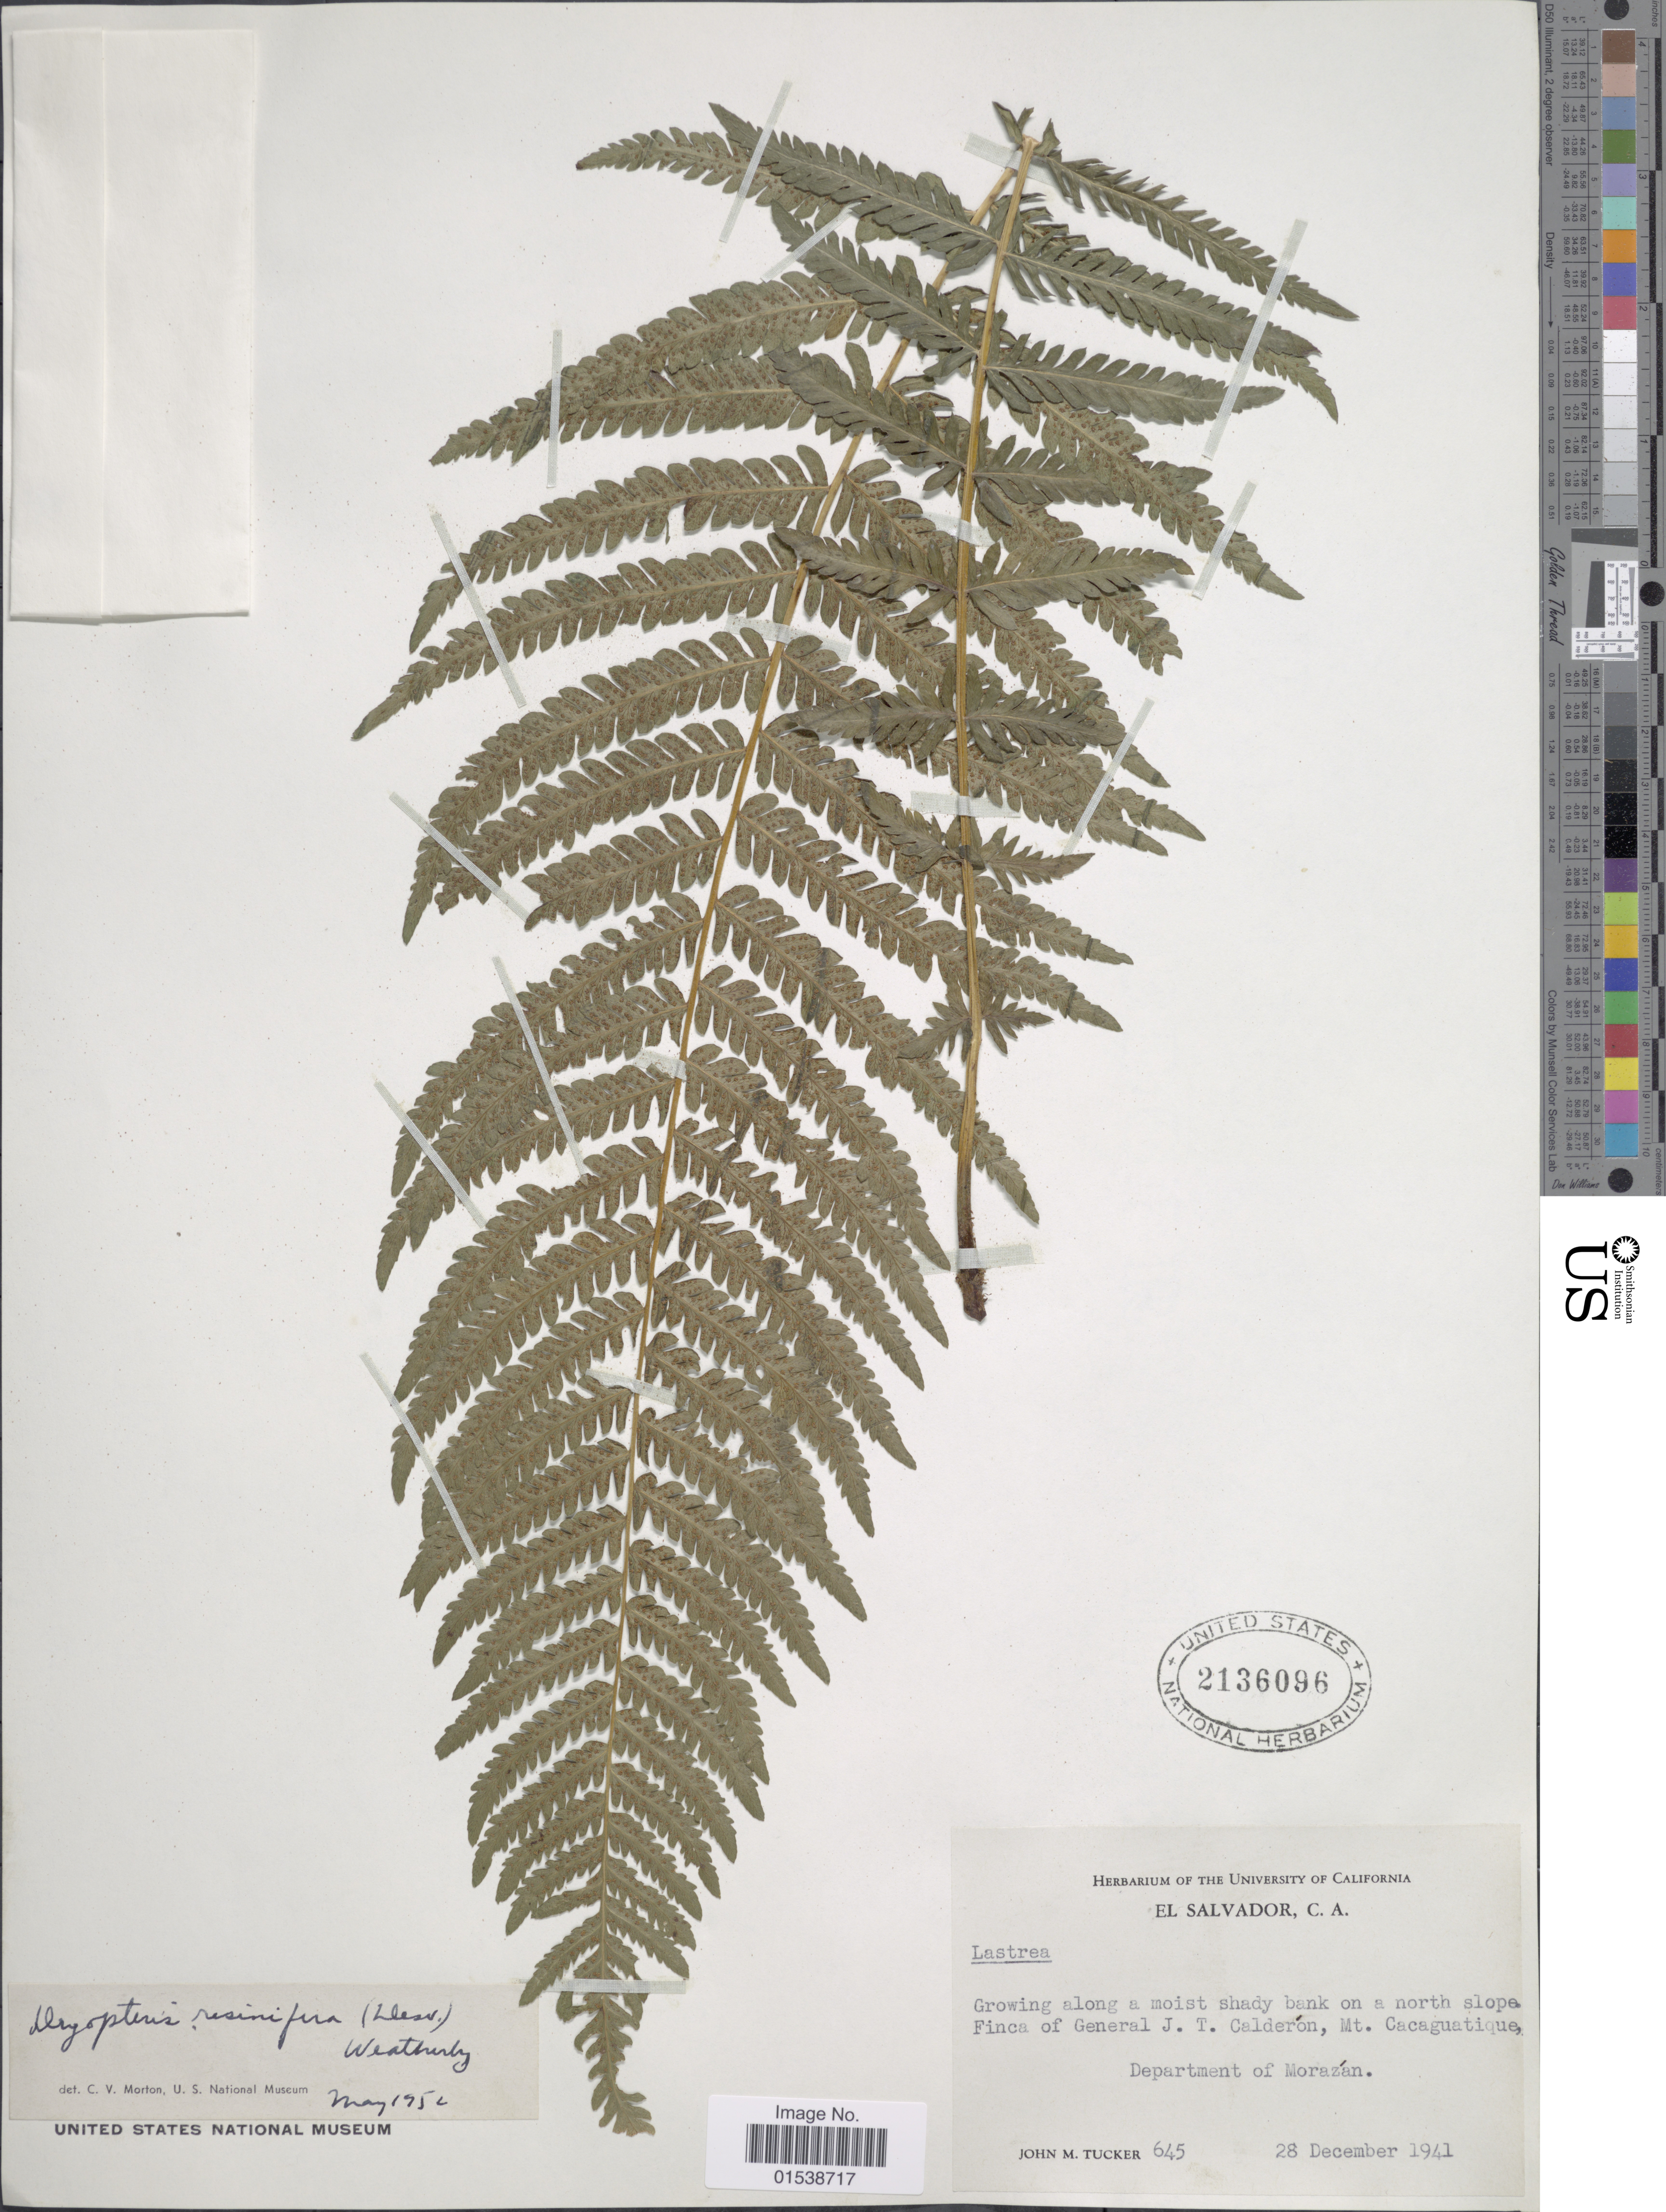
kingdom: Plantae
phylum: Tracheophyta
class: Polypodiopsida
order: Polypodiales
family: Thelypteridaceae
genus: Amauropelta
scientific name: Amauropelta resinifera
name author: (Desv.) Pic. Serm.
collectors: J. M. Tucker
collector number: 645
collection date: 1941-12-28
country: El Salvador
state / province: Morazan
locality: El Salvador, C. A., on a north slope Finca of General J. T. Calderon, Mt. Cacaguatique, department of Morazan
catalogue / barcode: US 2136096